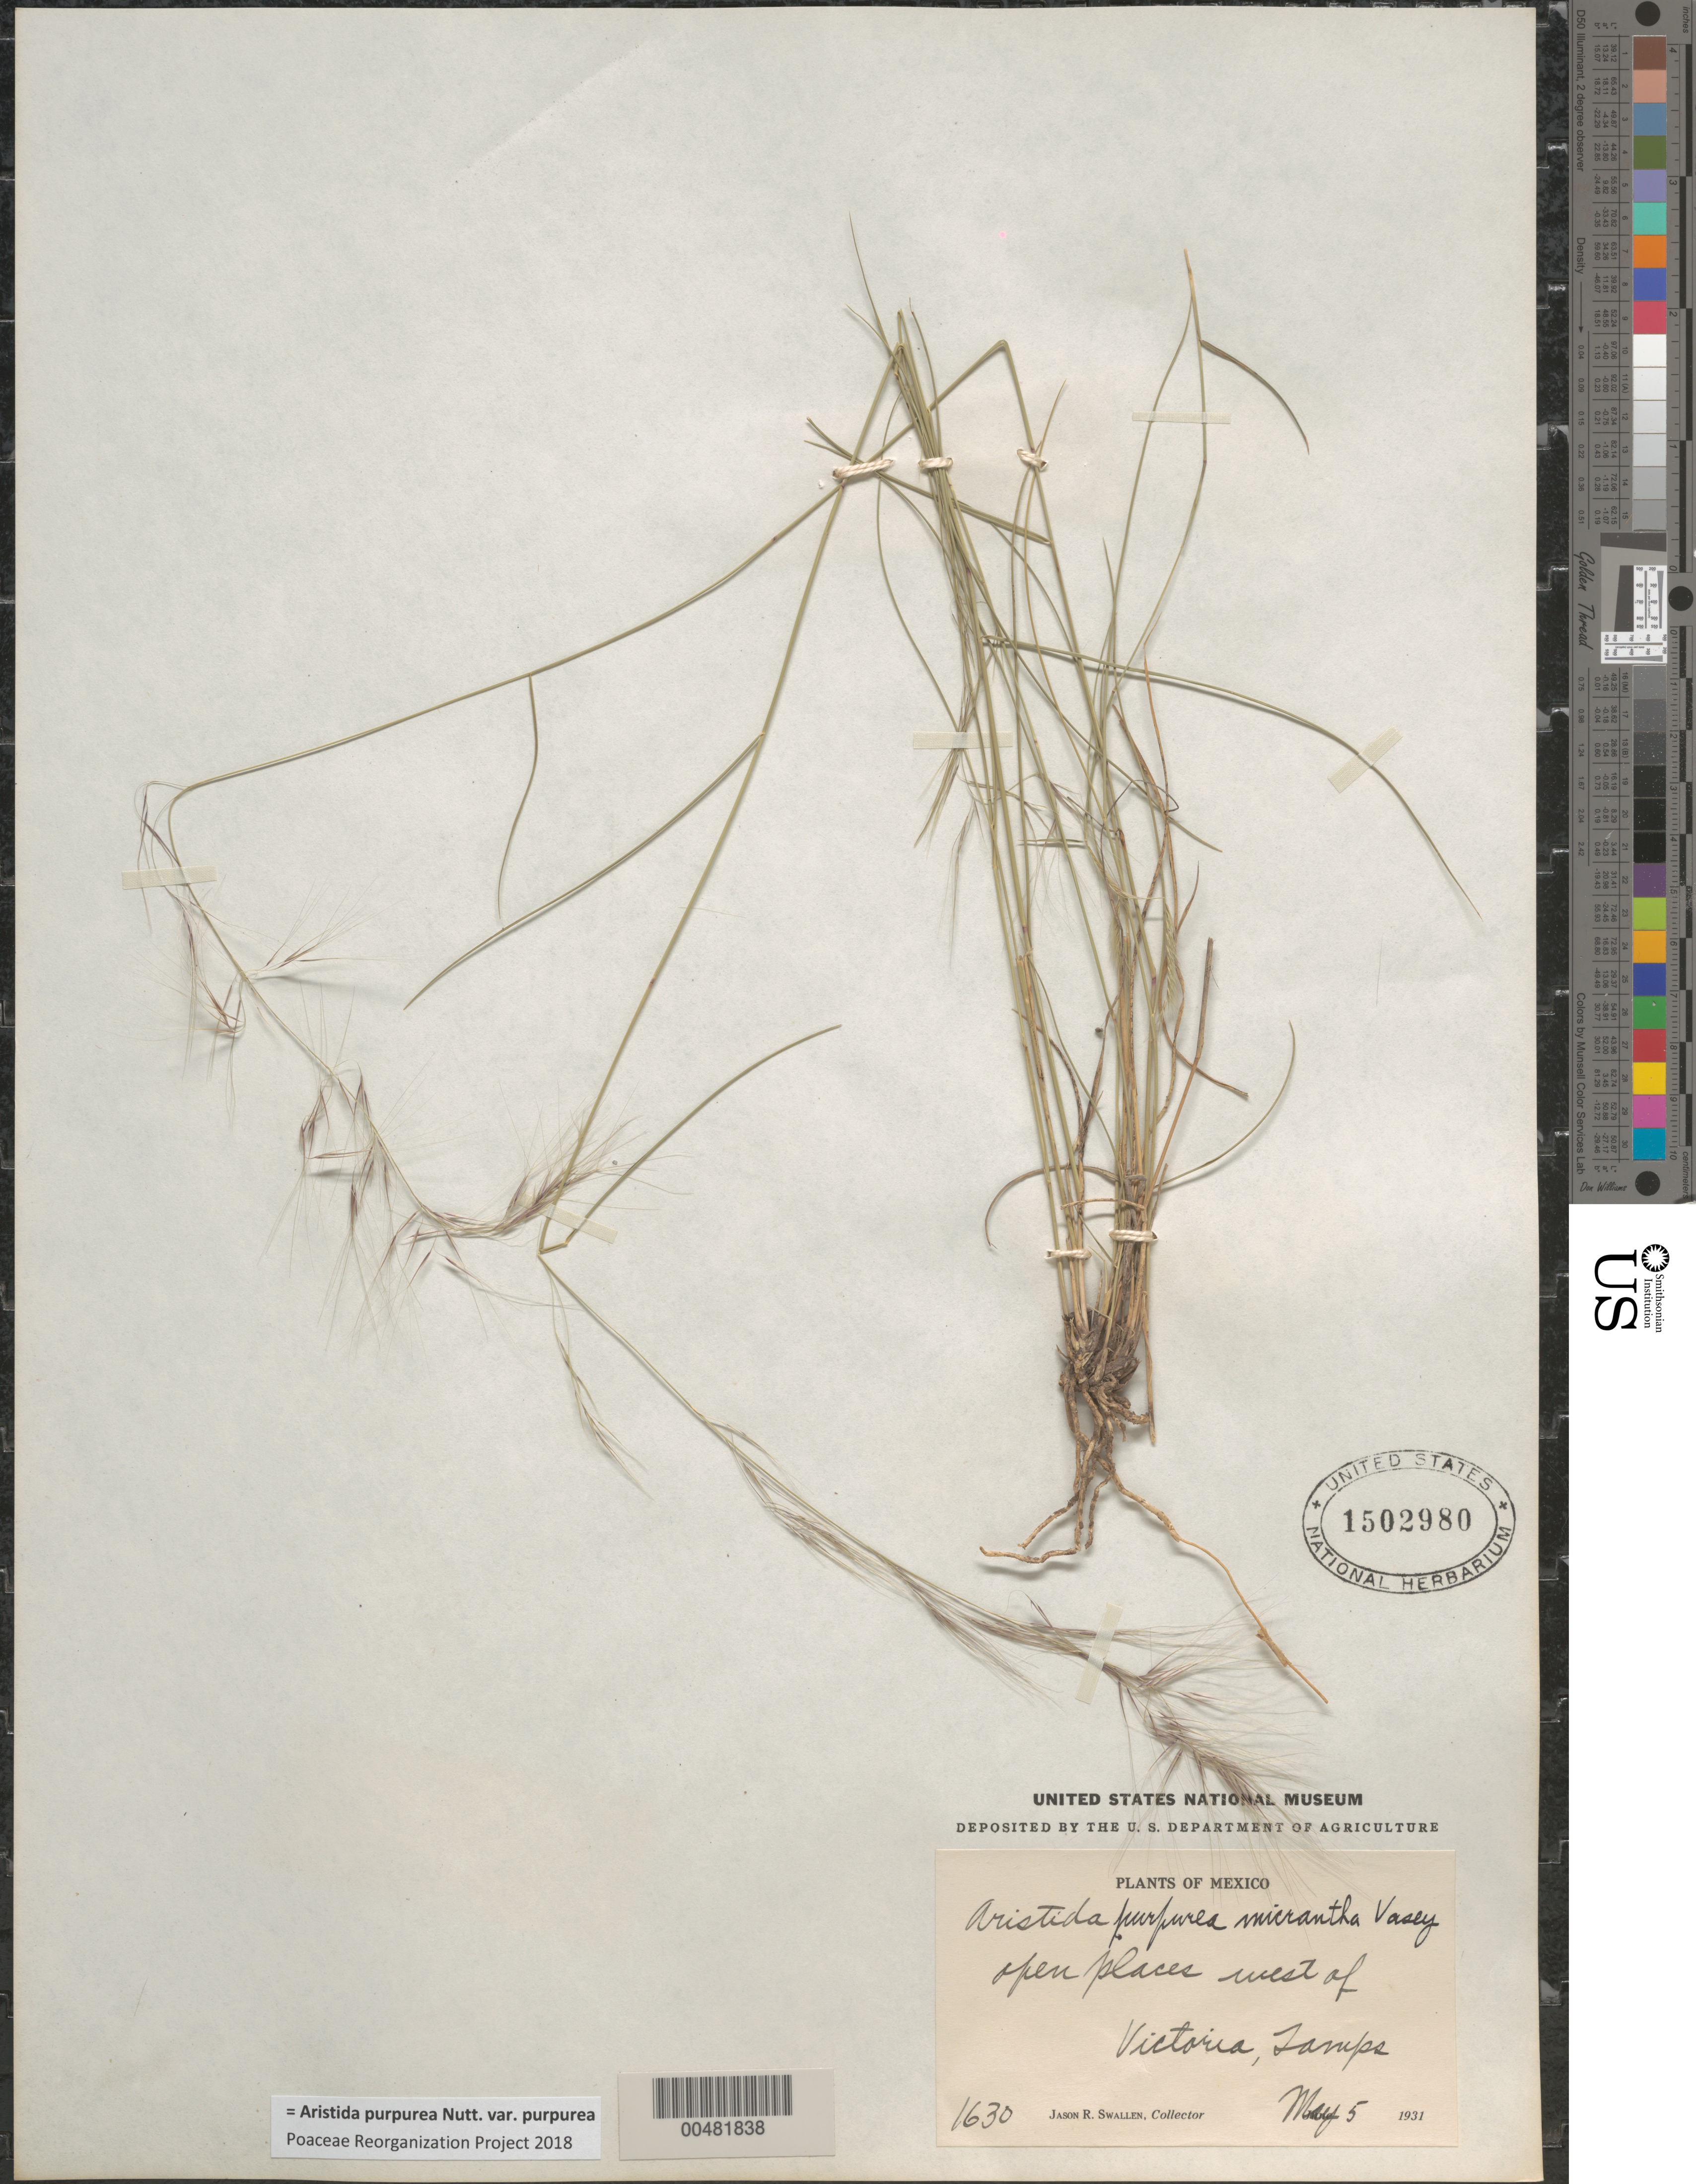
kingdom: Plantae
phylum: Tracheophyta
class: Liliopsida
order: Poales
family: Poaceae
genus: Aristida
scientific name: Aristida purpurea var. purpurea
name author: Nutt.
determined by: Poaceae Reorganization Project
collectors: J. R. Swallen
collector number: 1630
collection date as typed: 5 May 1931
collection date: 1931-05-05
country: Mexico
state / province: Tamaulipas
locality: W of Victoria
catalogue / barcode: US 1502980